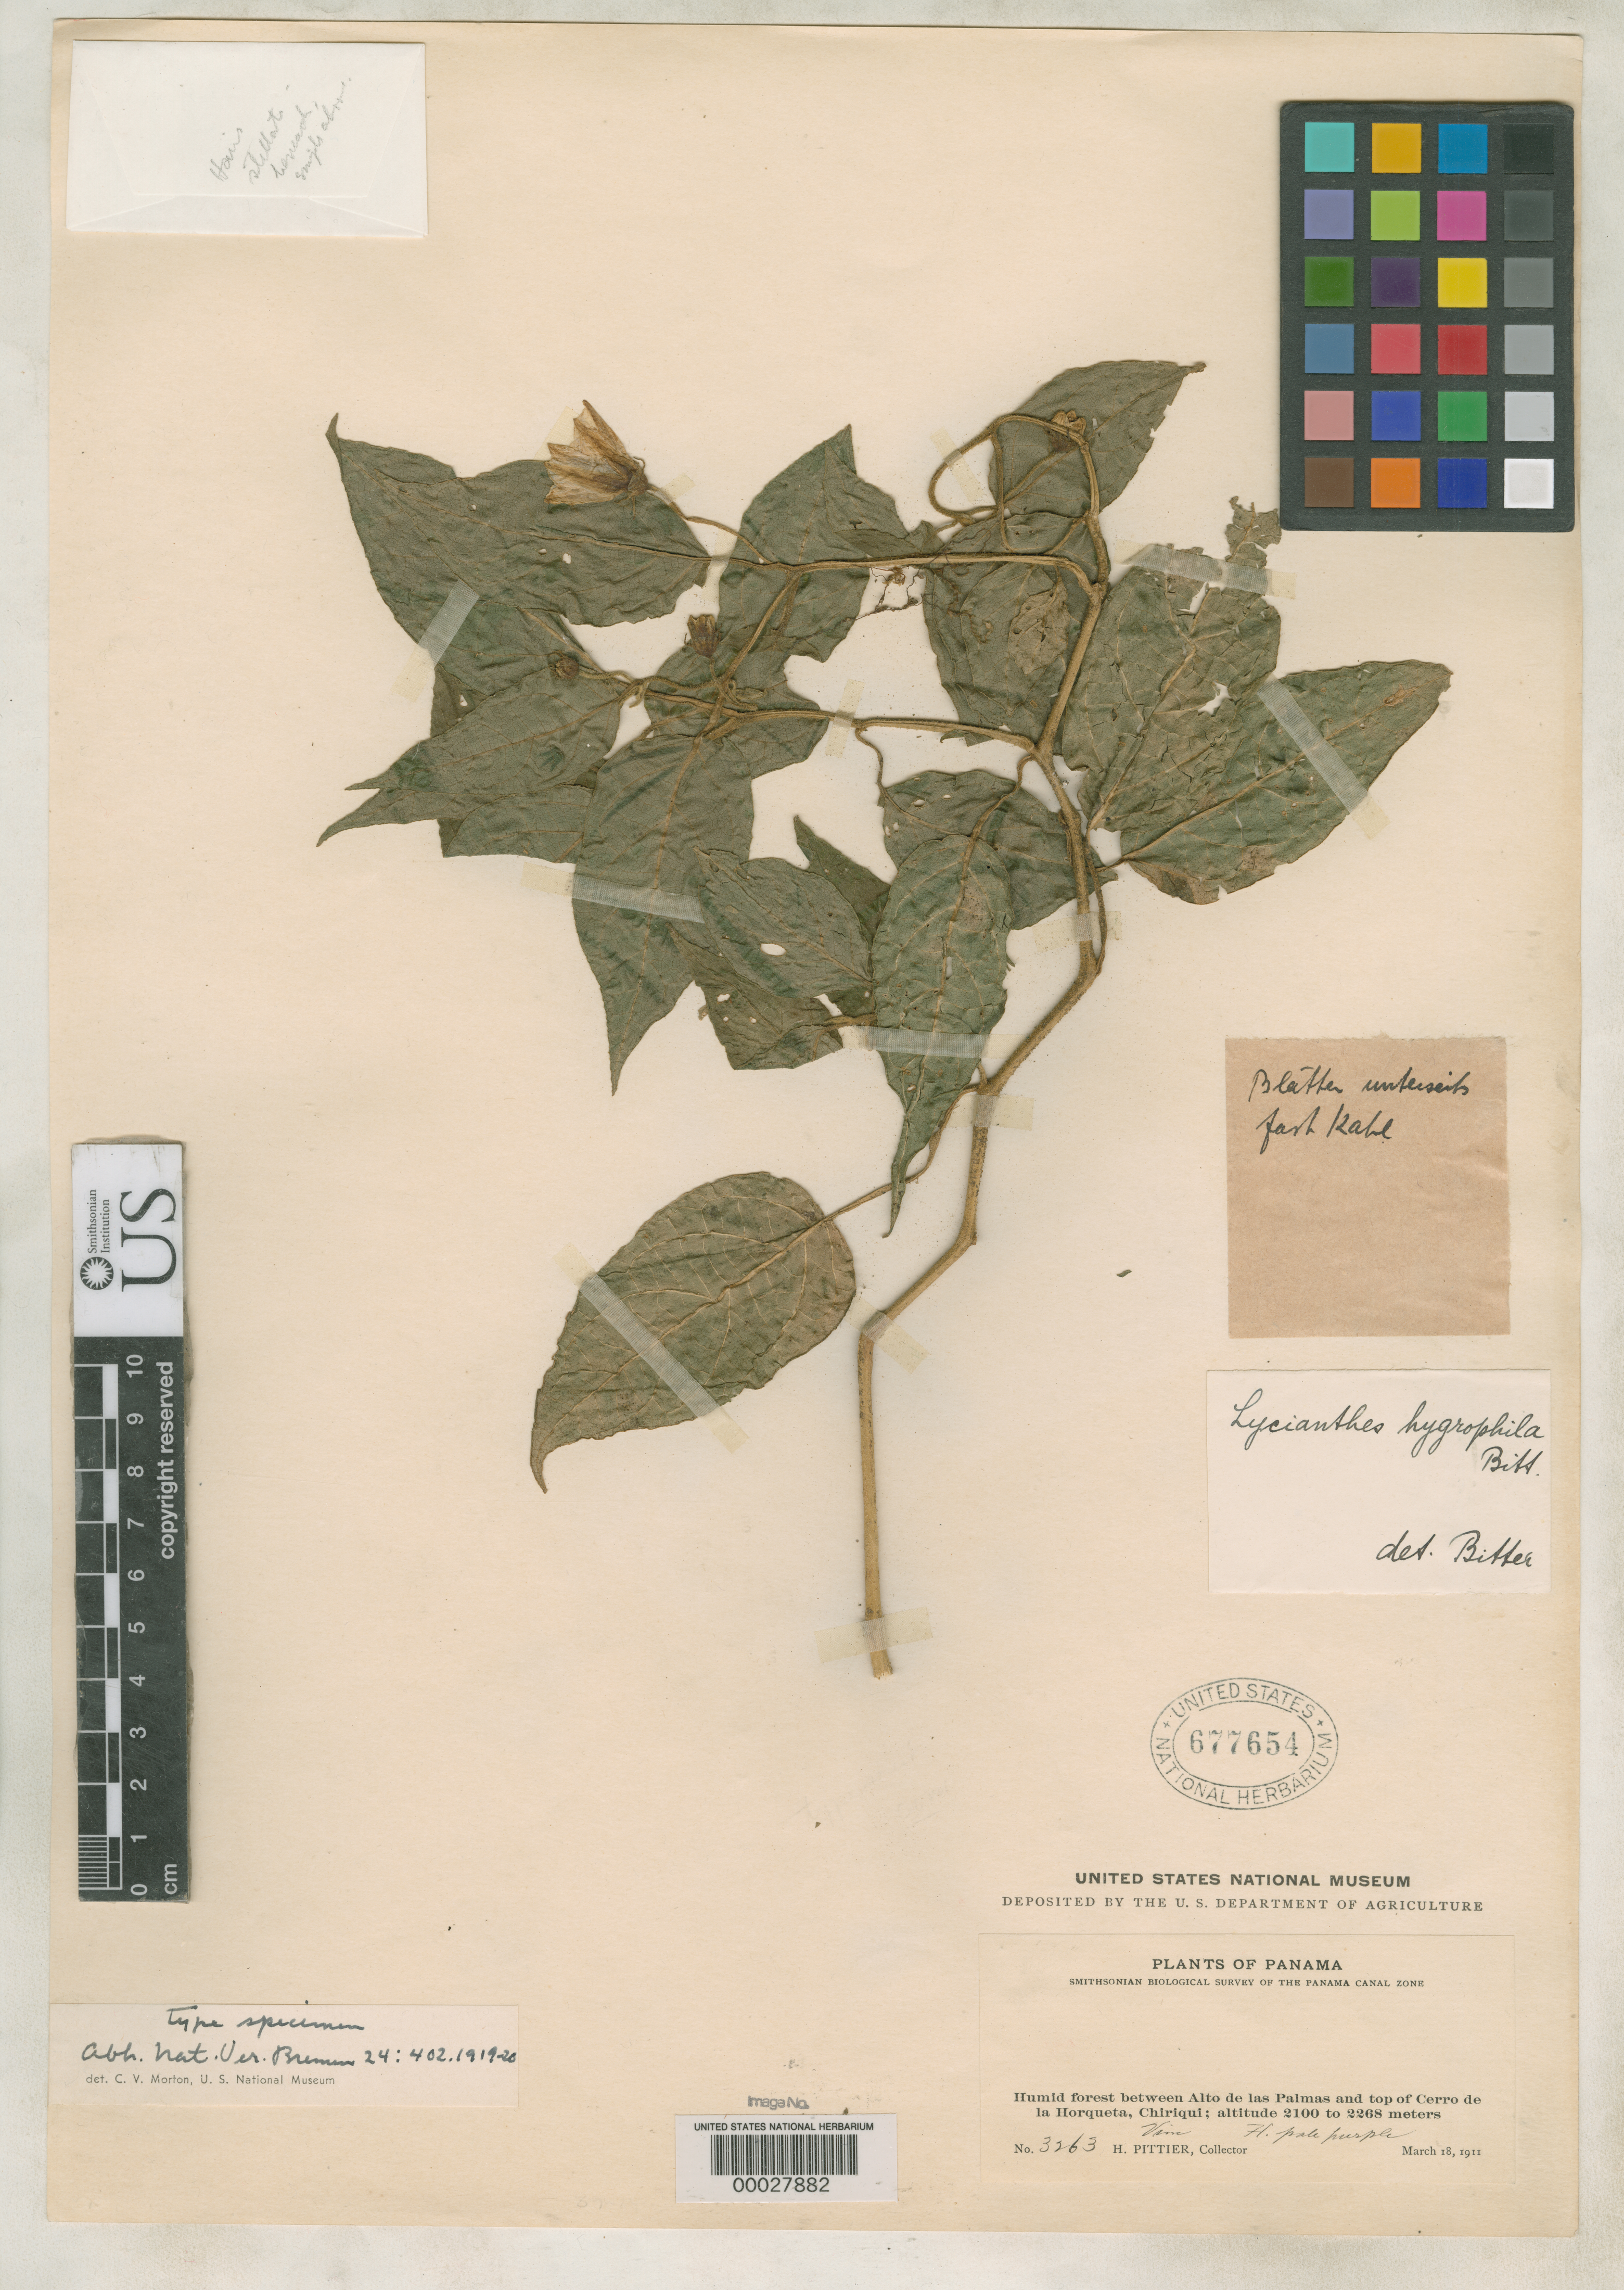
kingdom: Plantae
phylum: Tracheophyta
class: Magnoliopsida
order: Solanales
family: Solanaceae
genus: Lycianthes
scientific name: Lycianthes hygrophila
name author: Bitter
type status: Holotype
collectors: H. F. Pittier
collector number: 3263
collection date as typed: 18 Mar 1911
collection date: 1911-03-18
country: Panama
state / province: Chiriquí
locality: Between Alto de Las Palmas and Cerro de la Horqueta.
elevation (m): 2100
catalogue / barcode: US 677654